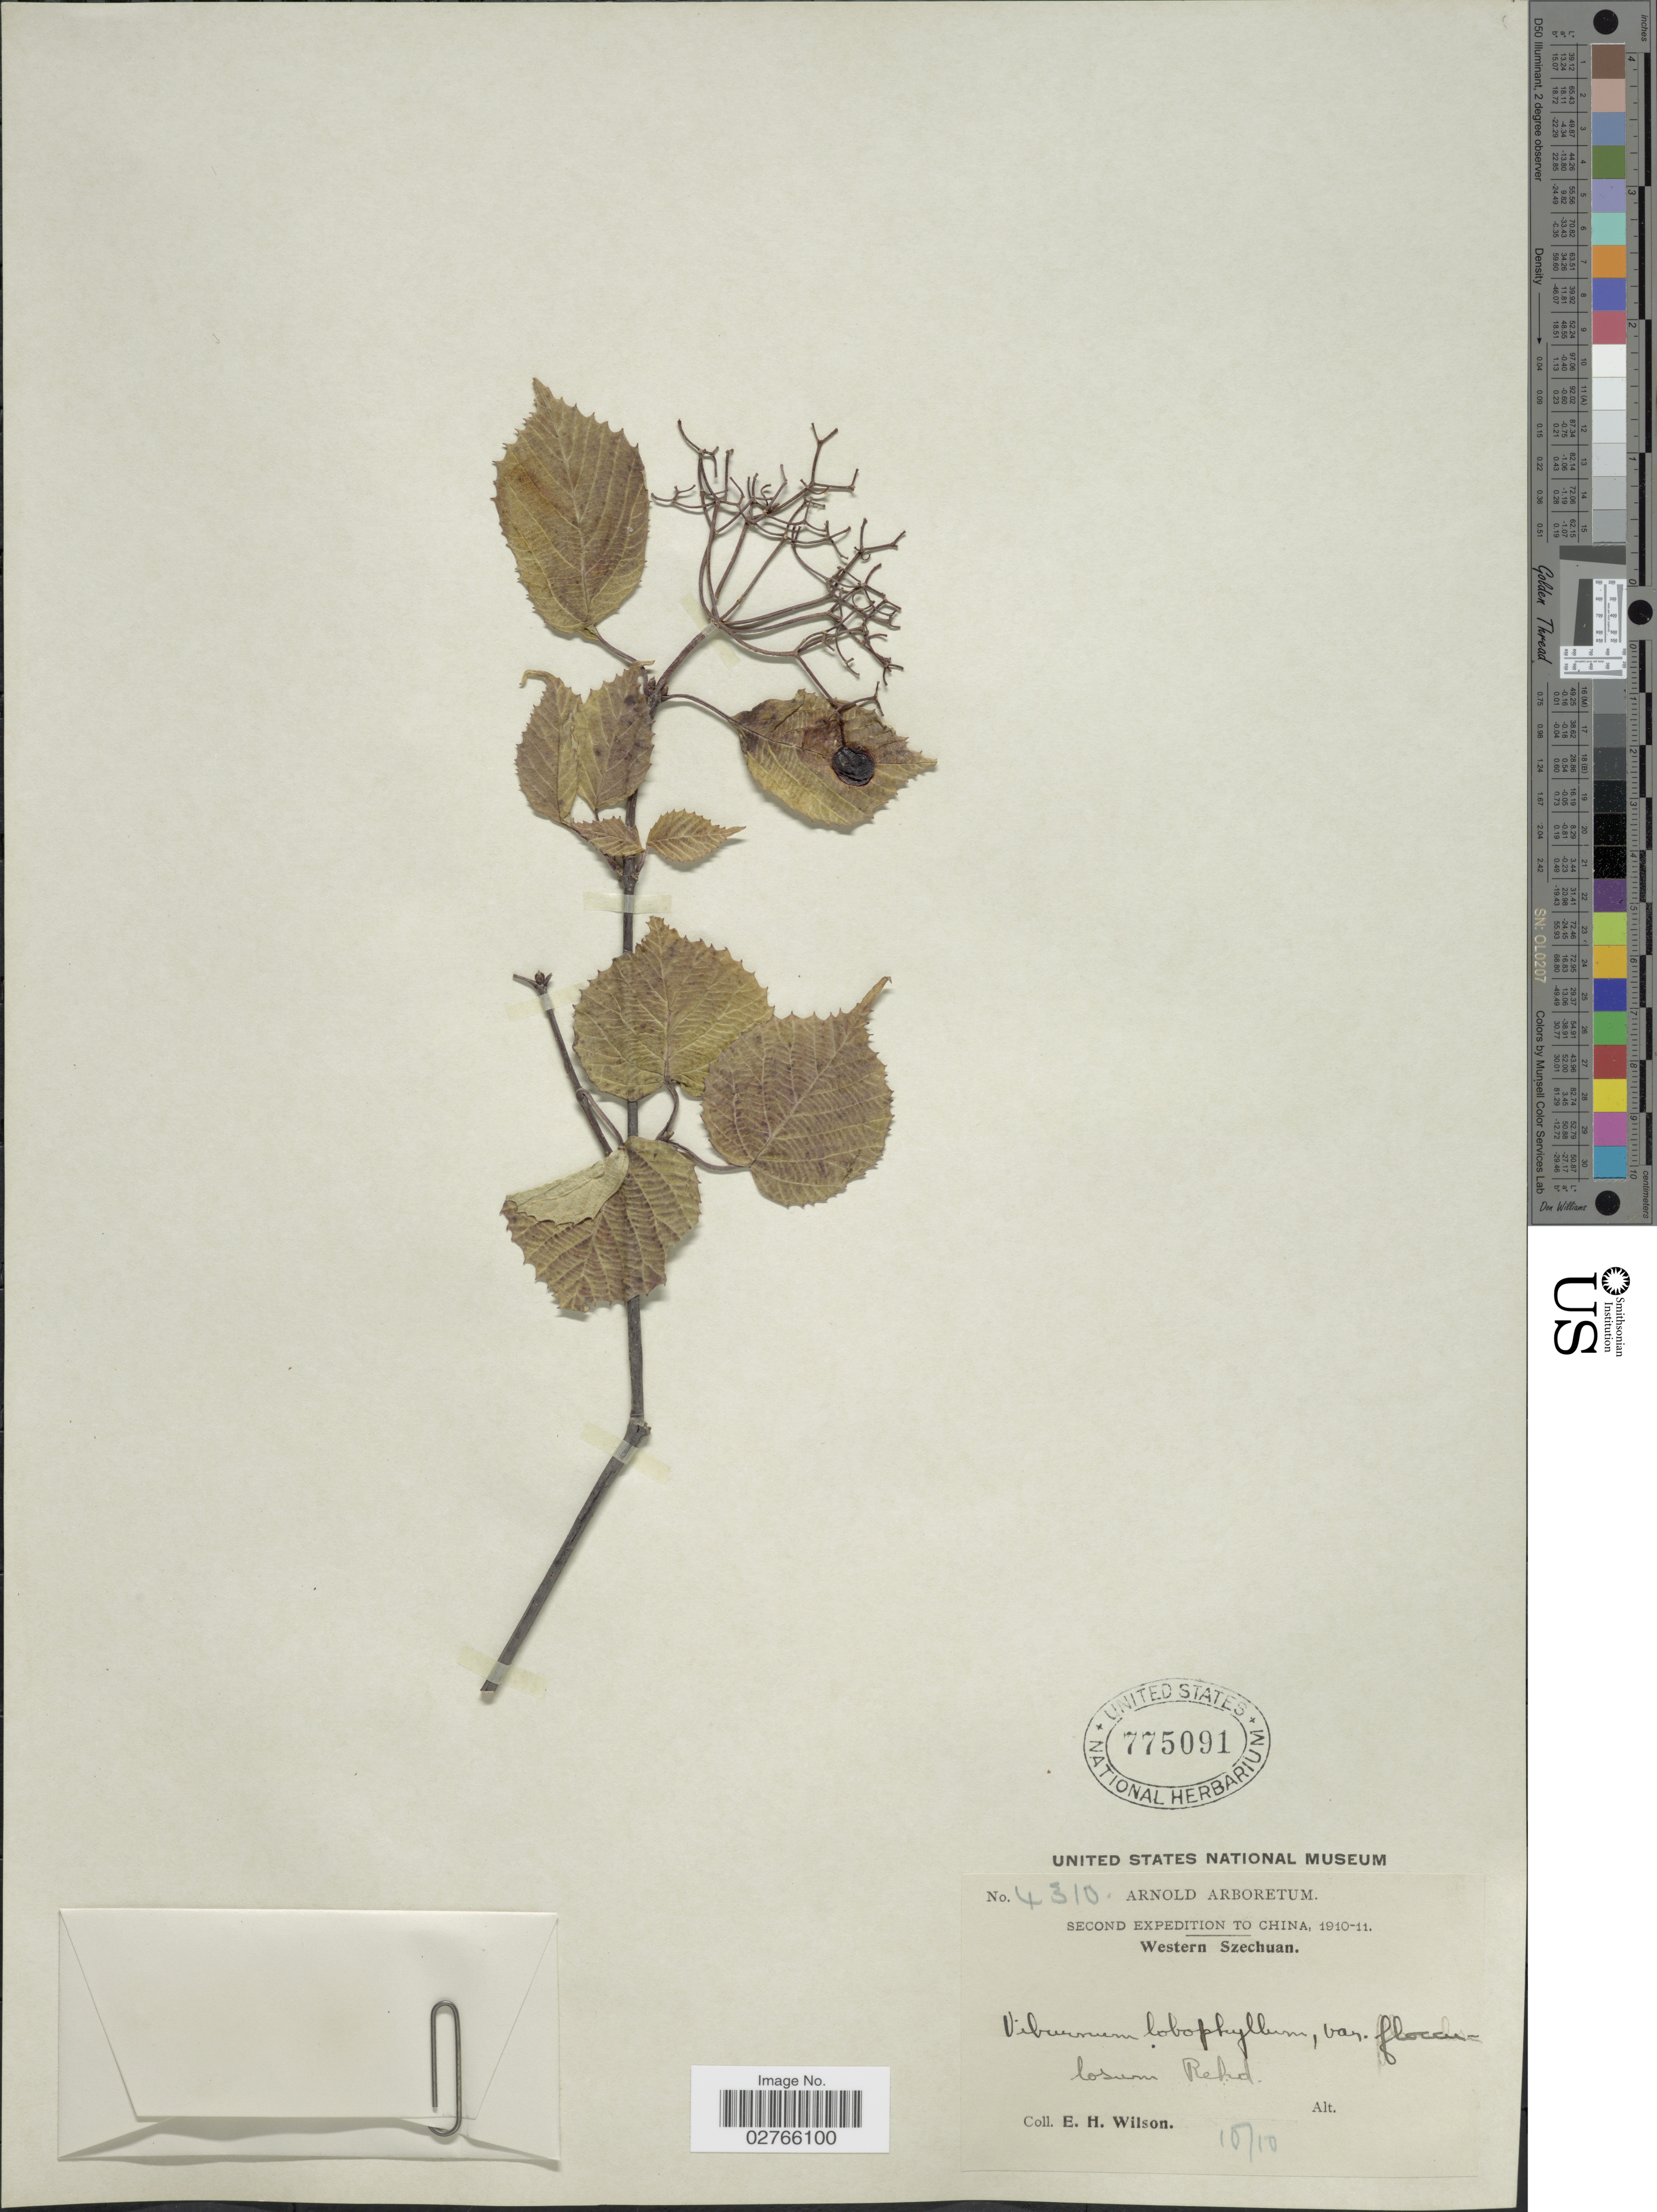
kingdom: Plantae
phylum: Tracheophyta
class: Magnoliopsida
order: Dipsacales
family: Viburnaceae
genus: Viburnum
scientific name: Viburnum lobophyllum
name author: Graebn.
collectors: E. Wilson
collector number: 4310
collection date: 1910-10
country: China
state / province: Sichuan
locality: Western Szechuan.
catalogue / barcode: US 775091